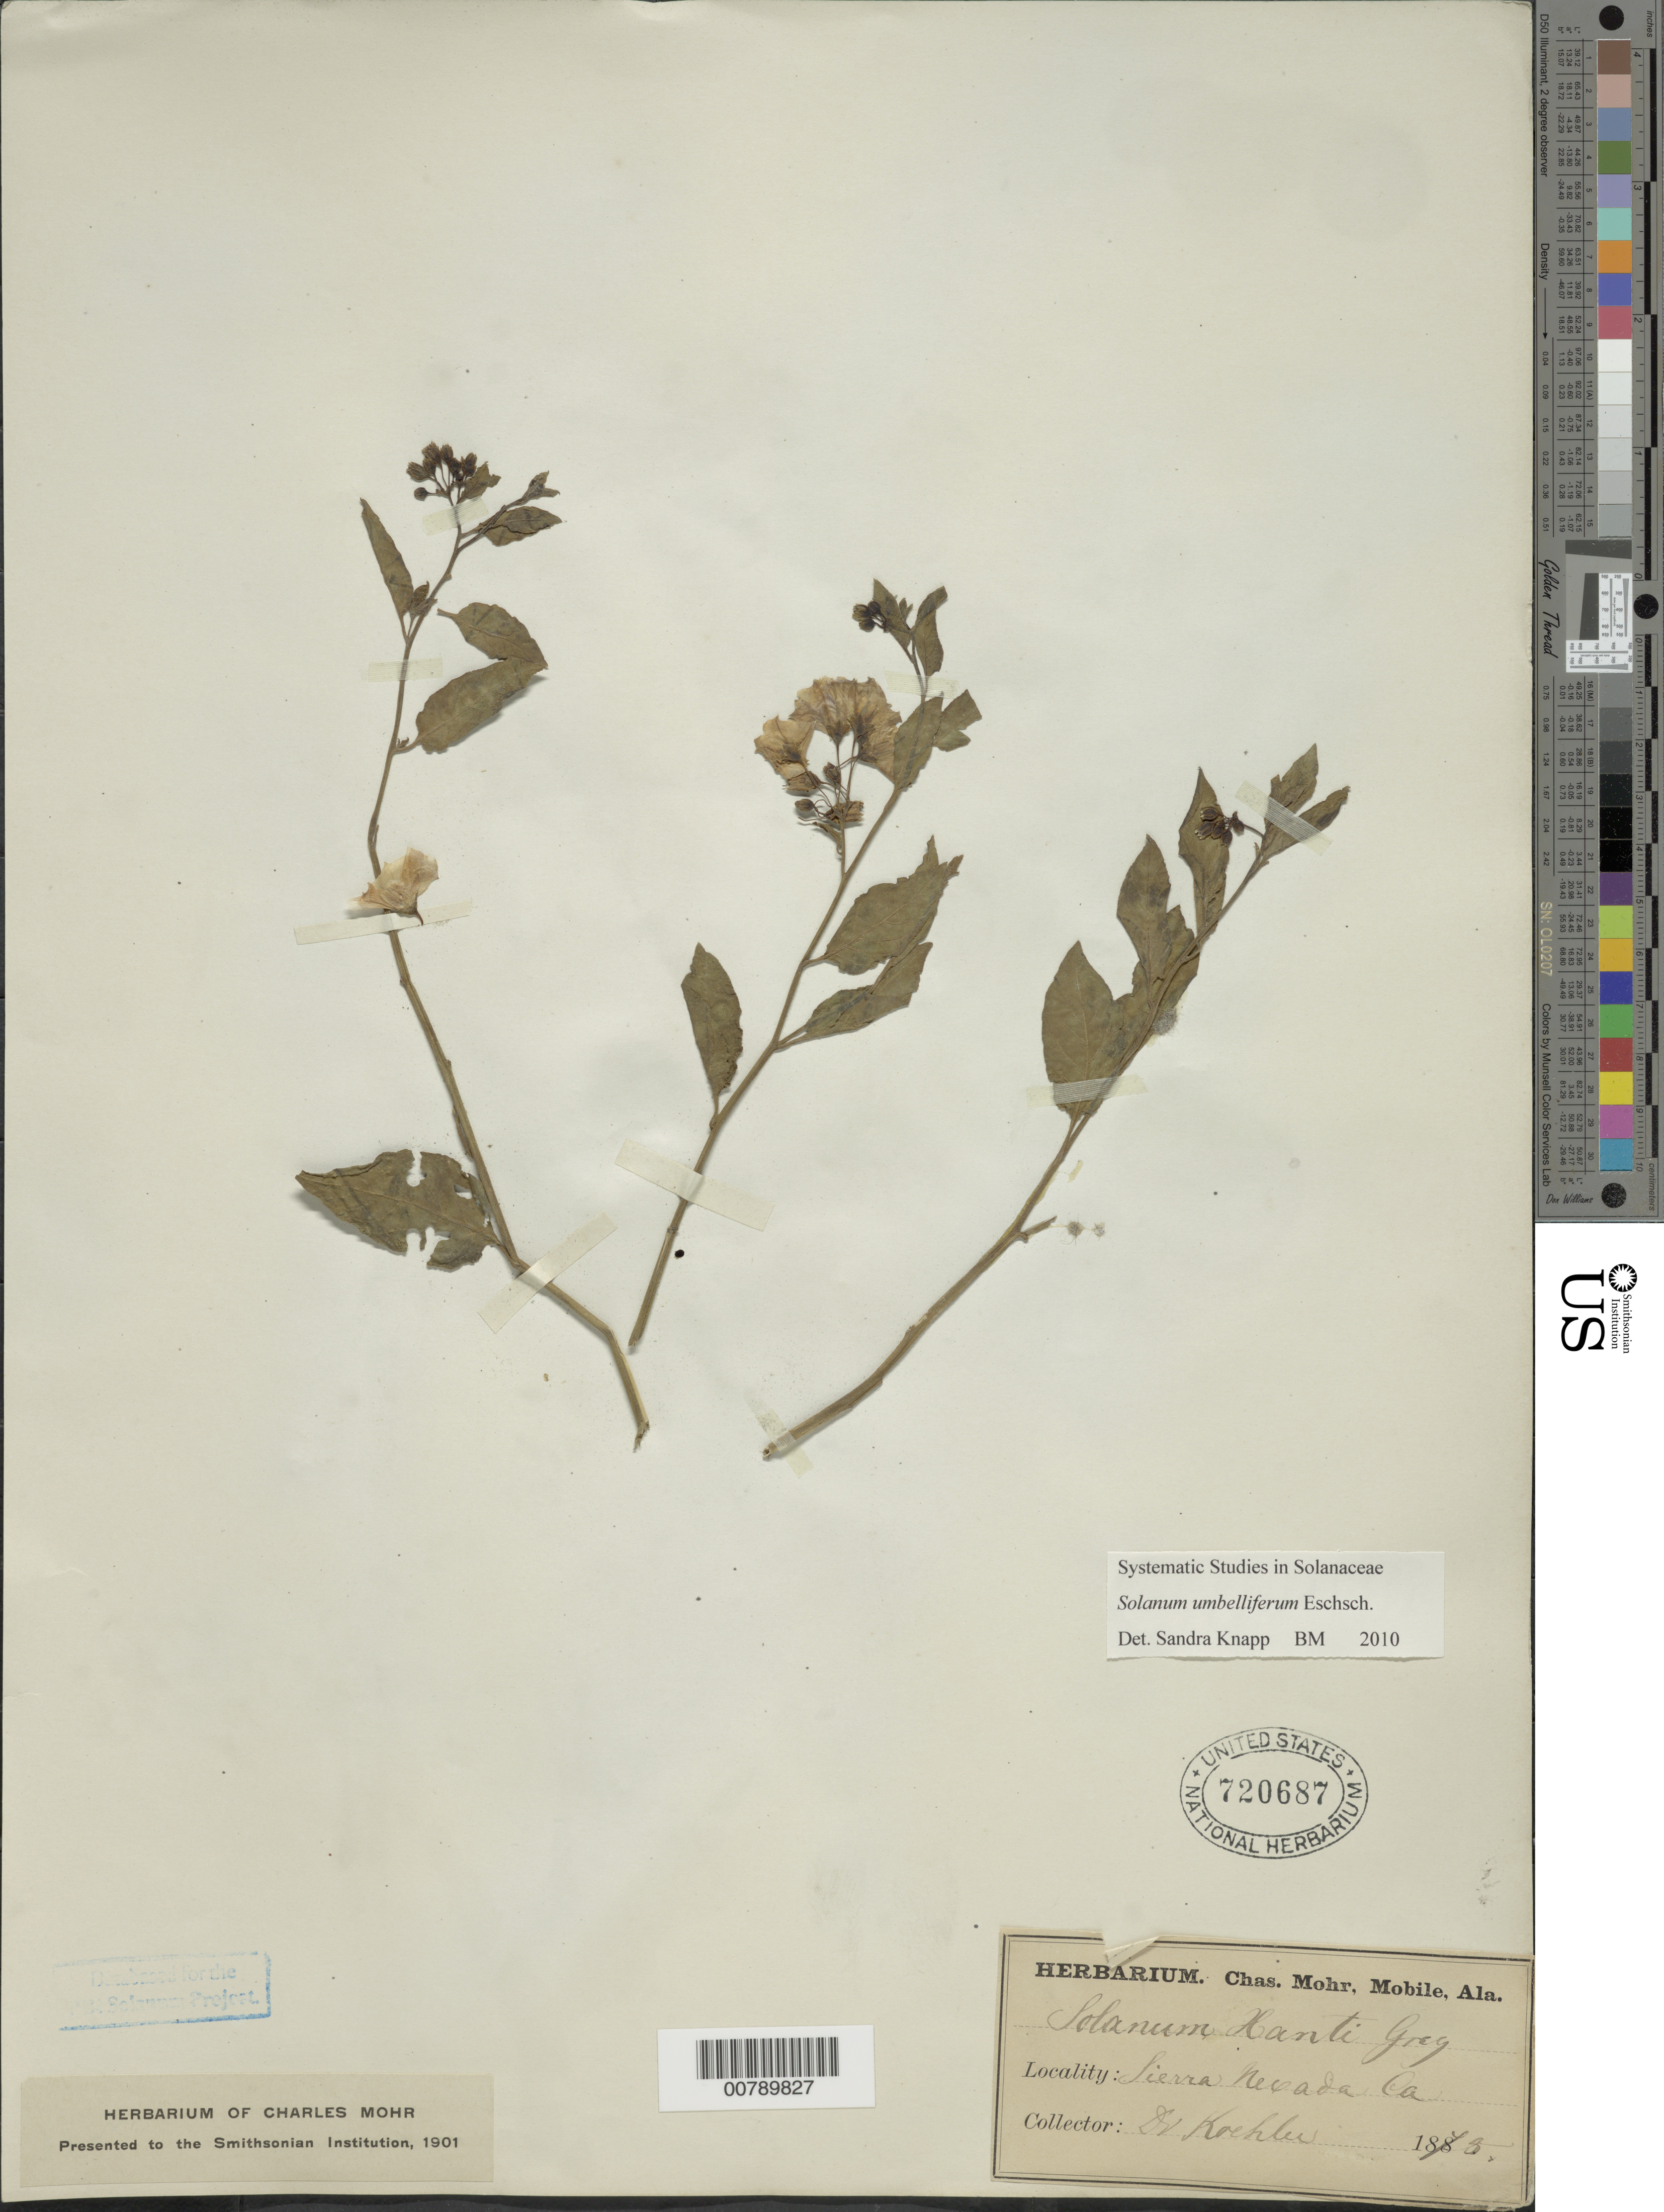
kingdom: Plantae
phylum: Tracheophyta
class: Magnoliopsida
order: Solanales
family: Solanaceae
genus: Solanum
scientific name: Solanum umbelliferum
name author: Eschsch.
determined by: Knapp, S. D.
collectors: -. Koehler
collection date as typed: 1873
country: United States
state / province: California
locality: Sierra Nevada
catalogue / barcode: US 720687